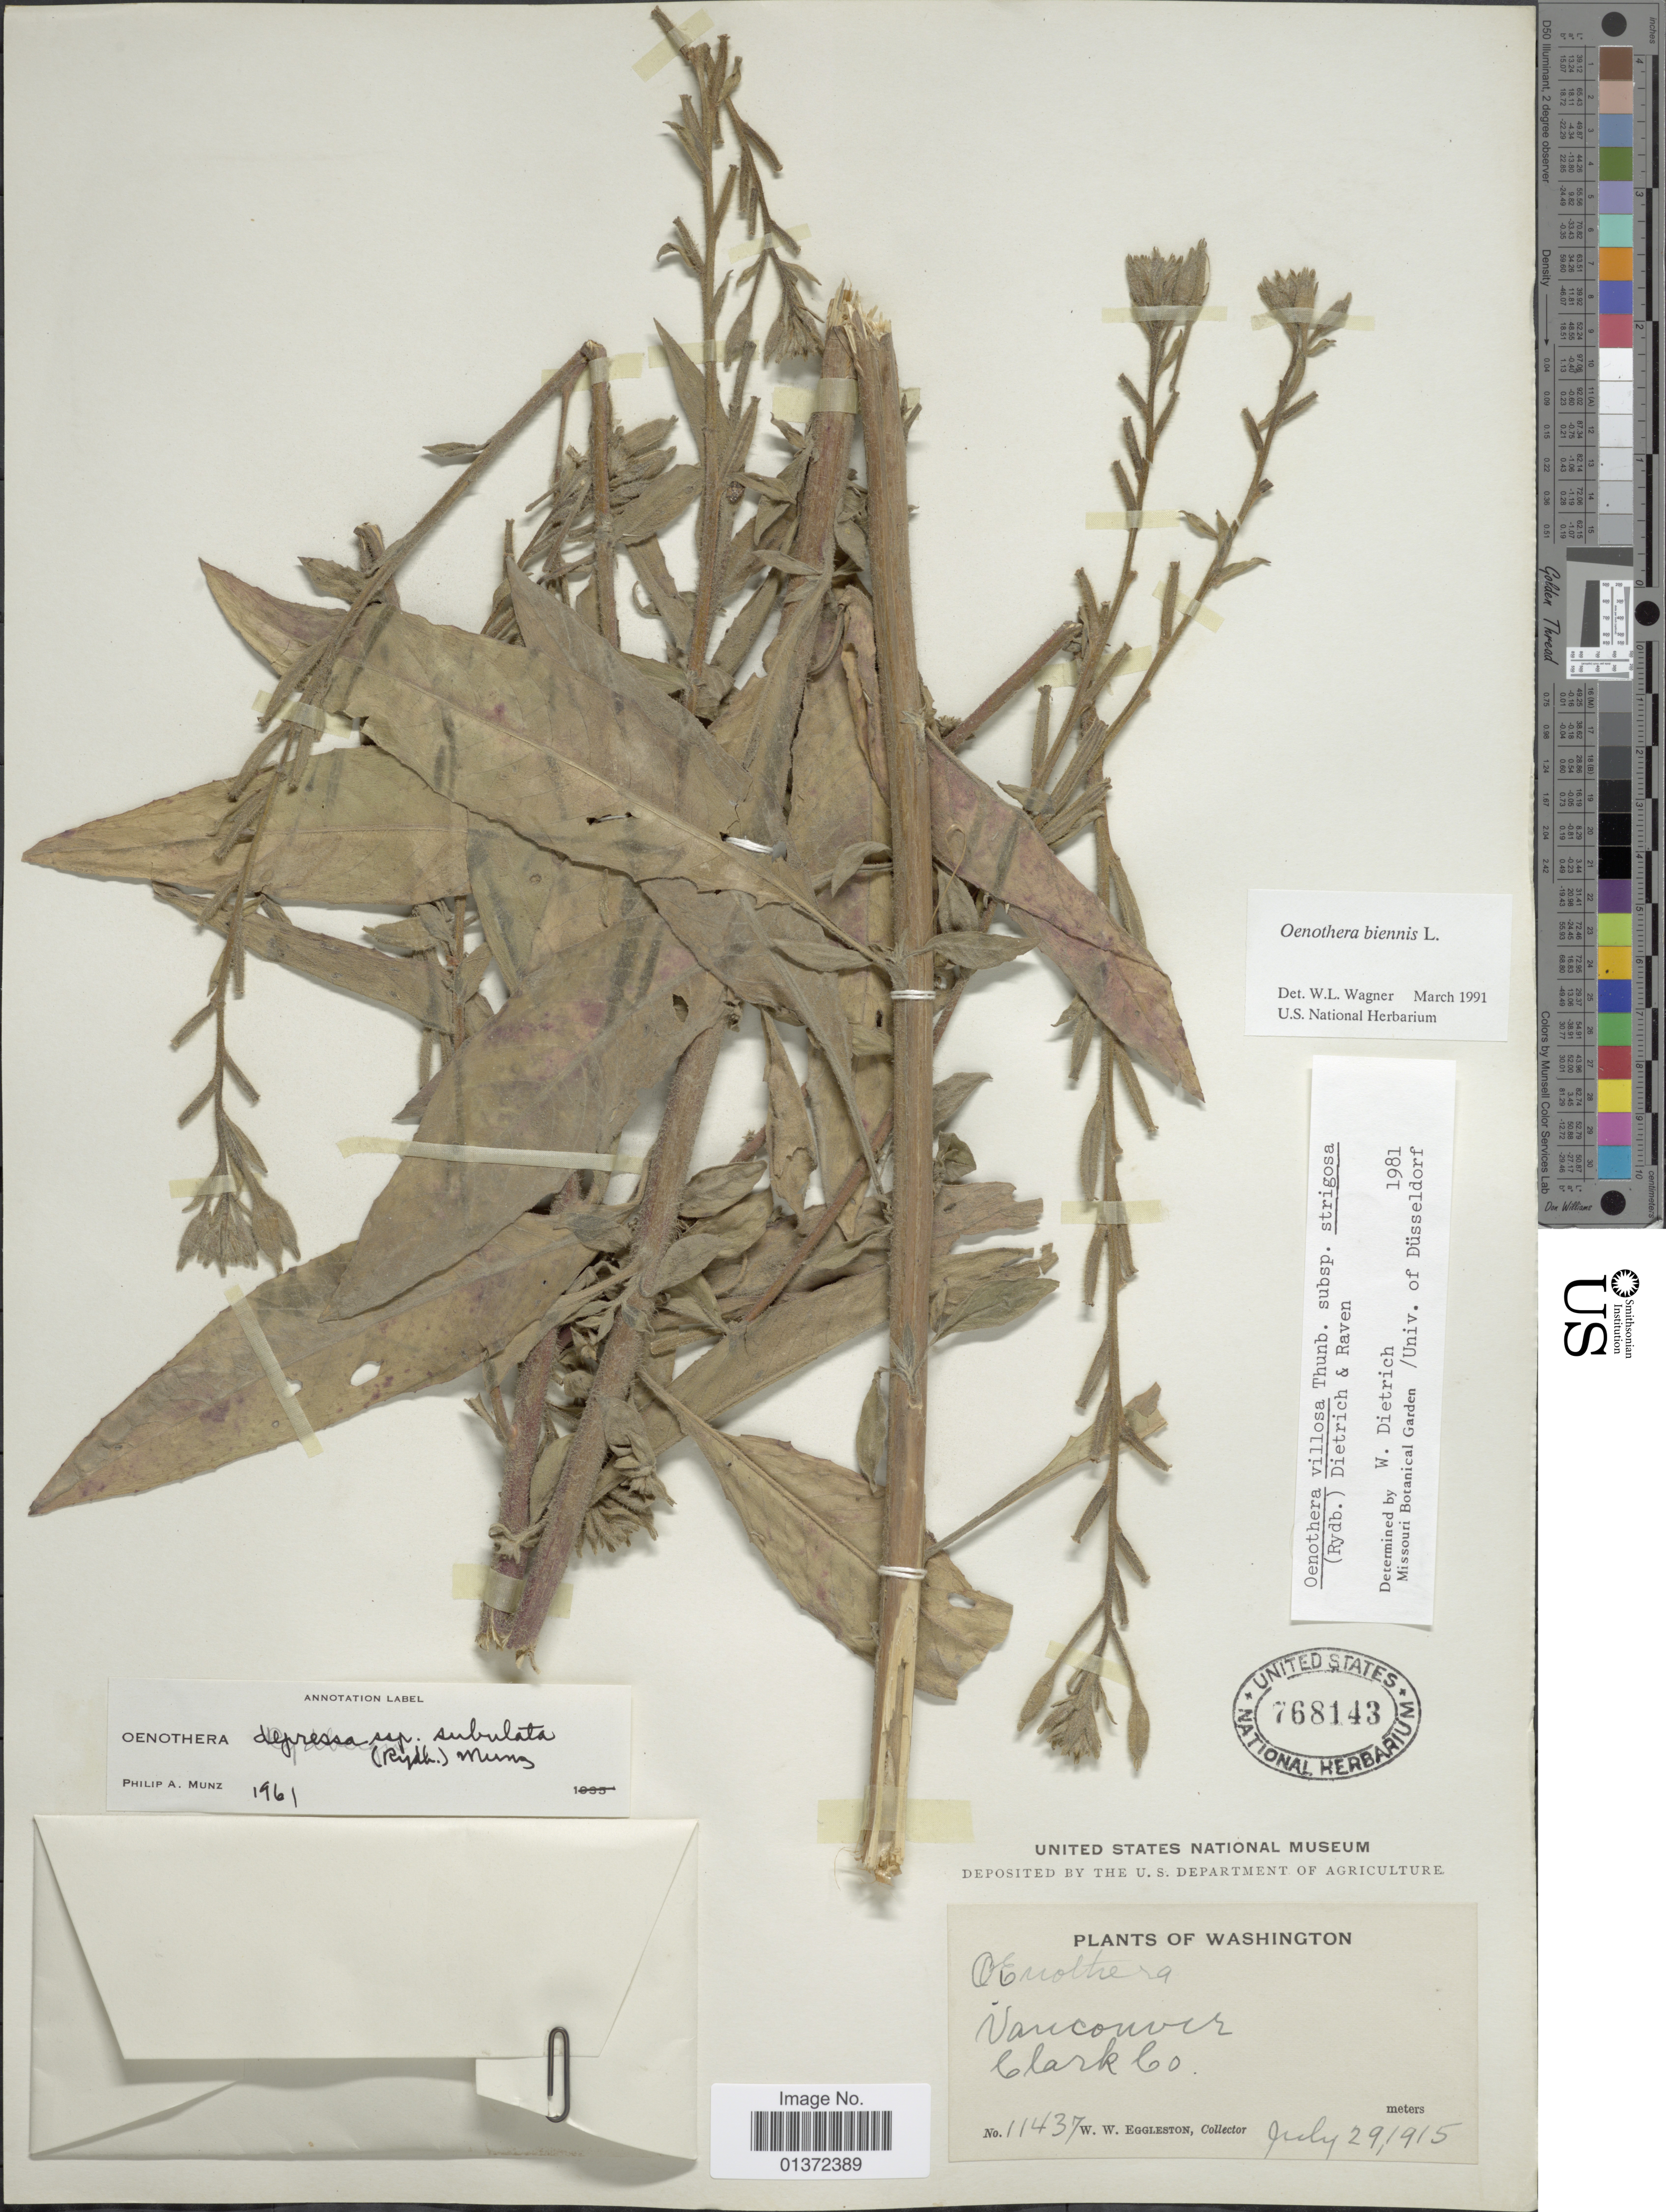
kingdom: Plantae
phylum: Tracheophyta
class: Magnoliopsida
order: Myrtales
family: Onagraceae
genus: Oenothera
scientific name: Oenothera villosa subsp. strigosa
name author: (Rydb.) W. Dietr. & P.H. Raven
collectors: W. W. Eggleston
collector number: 11437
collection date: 1915-07-29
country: United States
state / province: Washington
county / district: Clark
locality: Vancouver, Clark Co.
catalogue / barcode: US 768143